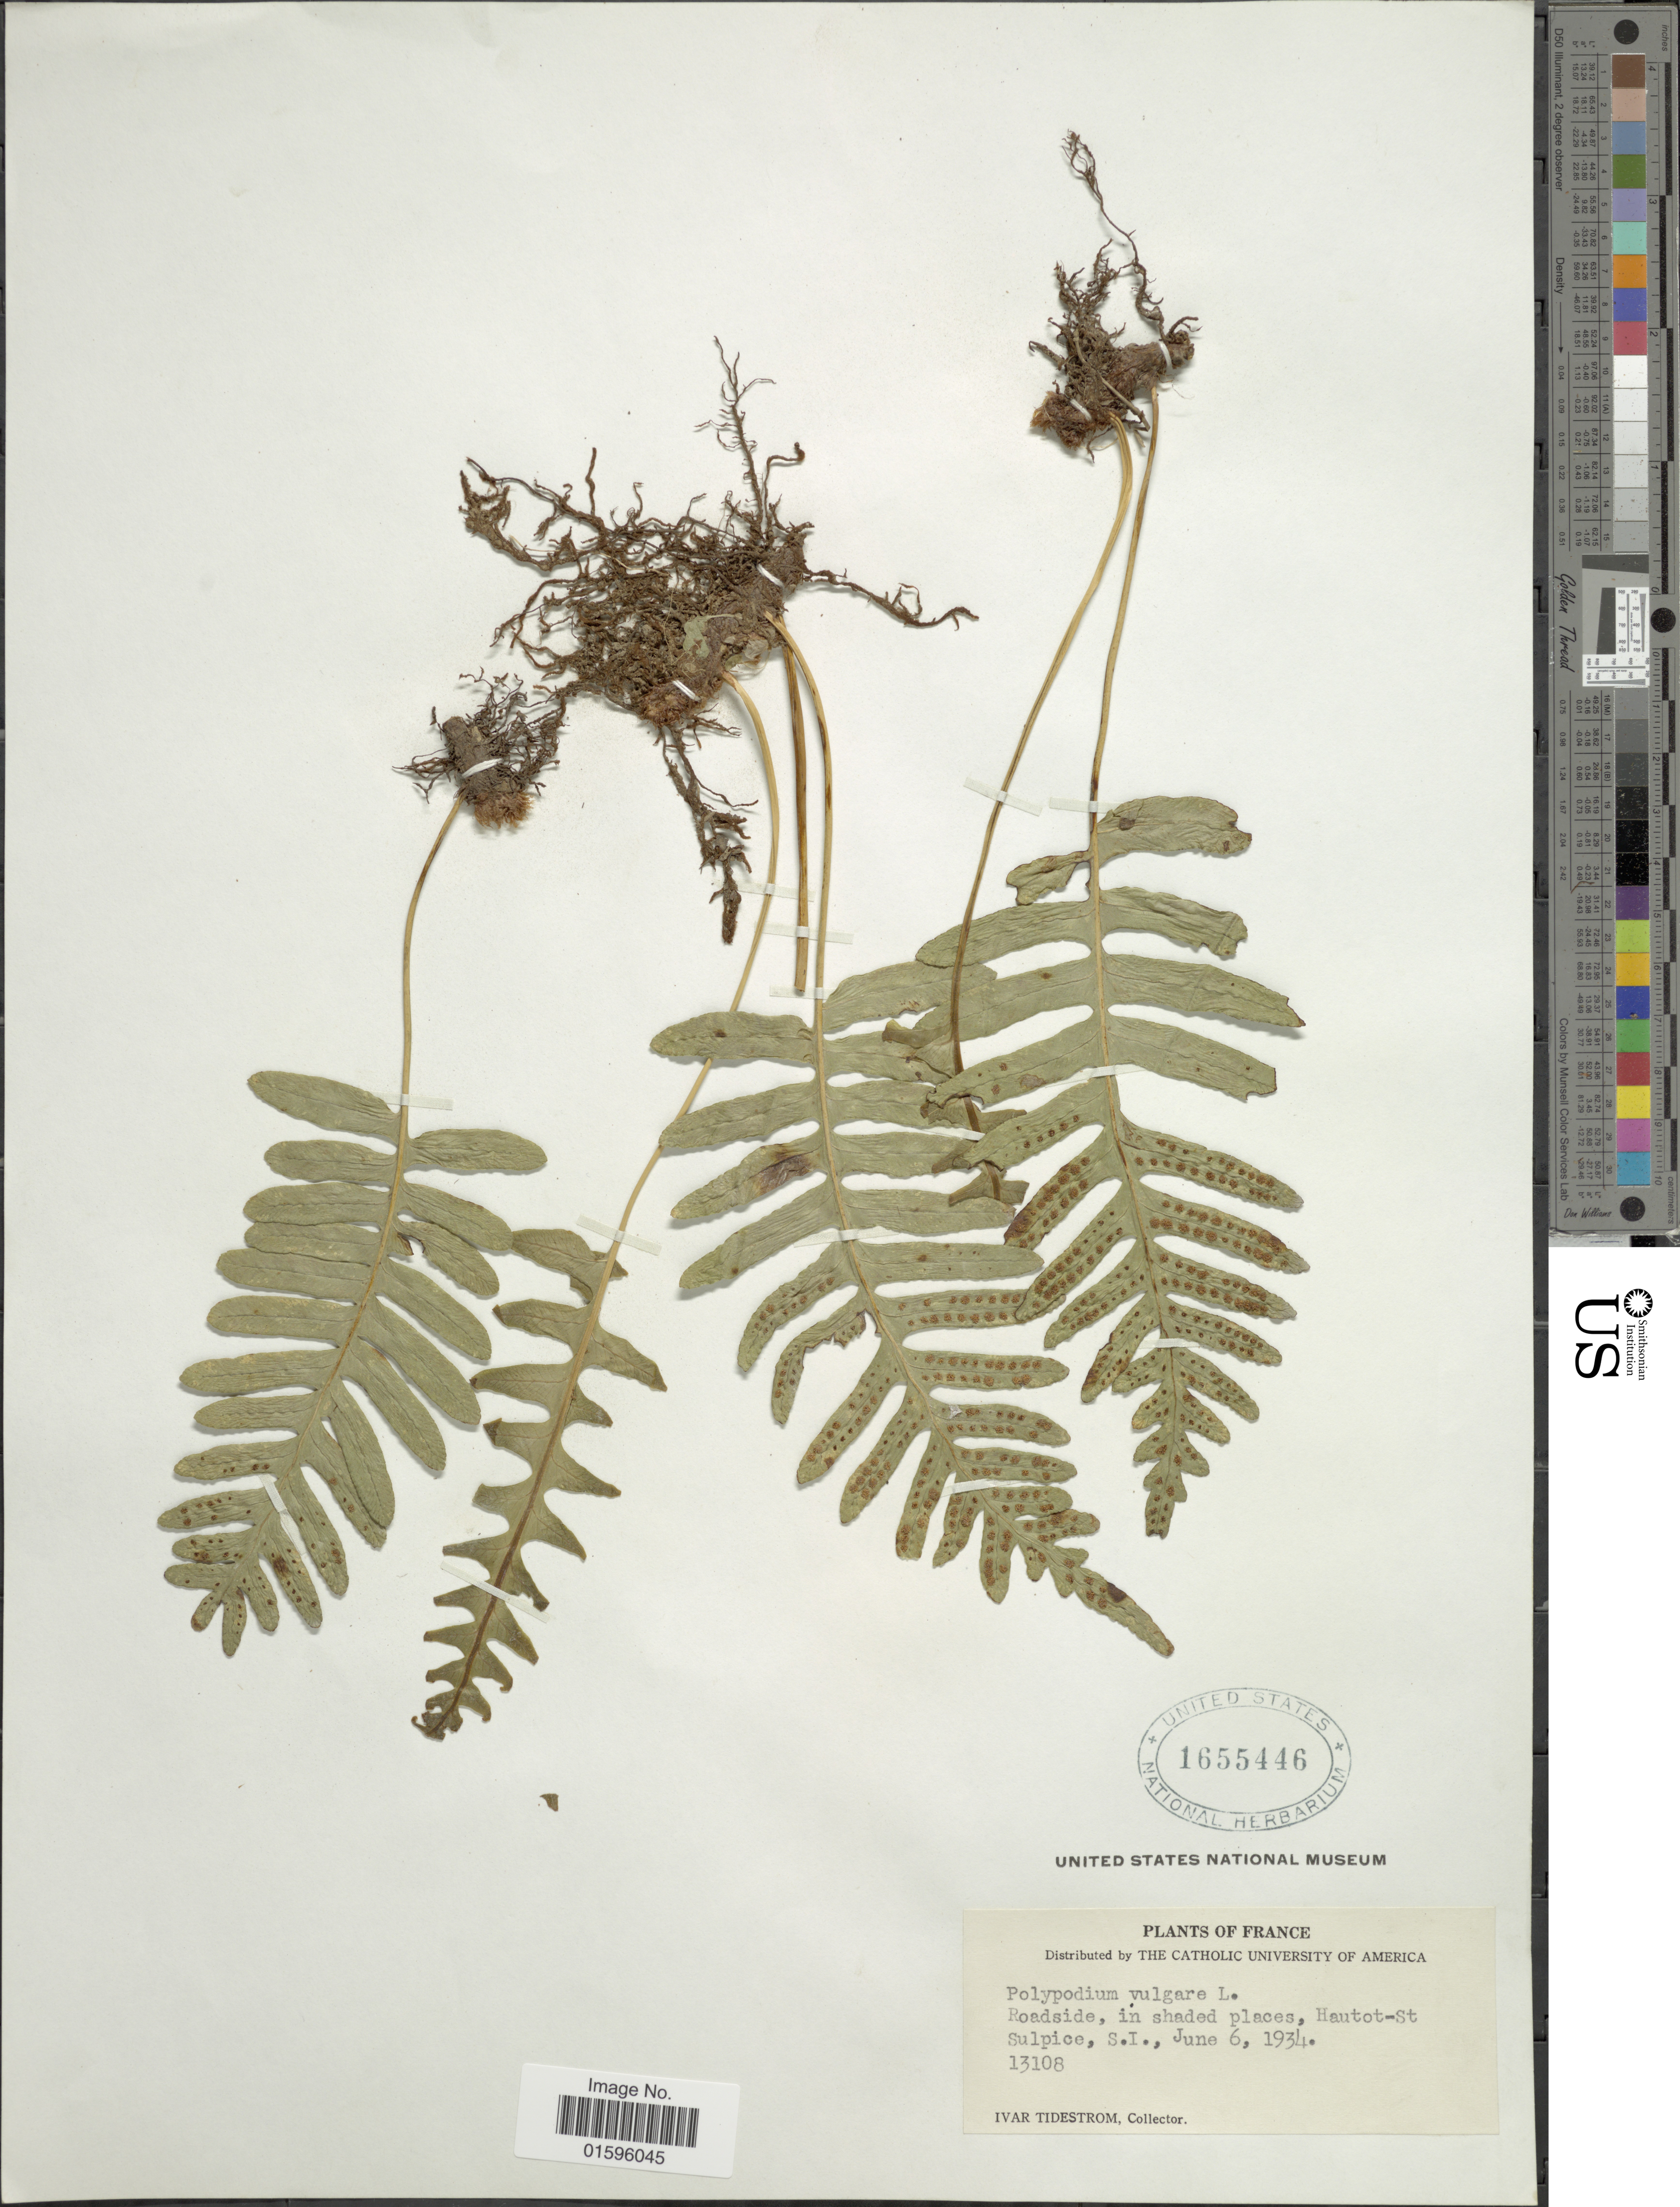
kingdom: Plantae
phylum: Tracheophyta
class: Polypodiopsida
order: Polypodiales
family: Polypodiaceae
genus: Polypodium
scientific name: Polypodium vulgare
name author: L.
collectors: I. F. Tidestrom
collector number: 13108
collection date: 1934-06-06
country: France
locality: Roadsides, Hautot-St Sulpice, S. I.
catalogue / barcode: US 1655446